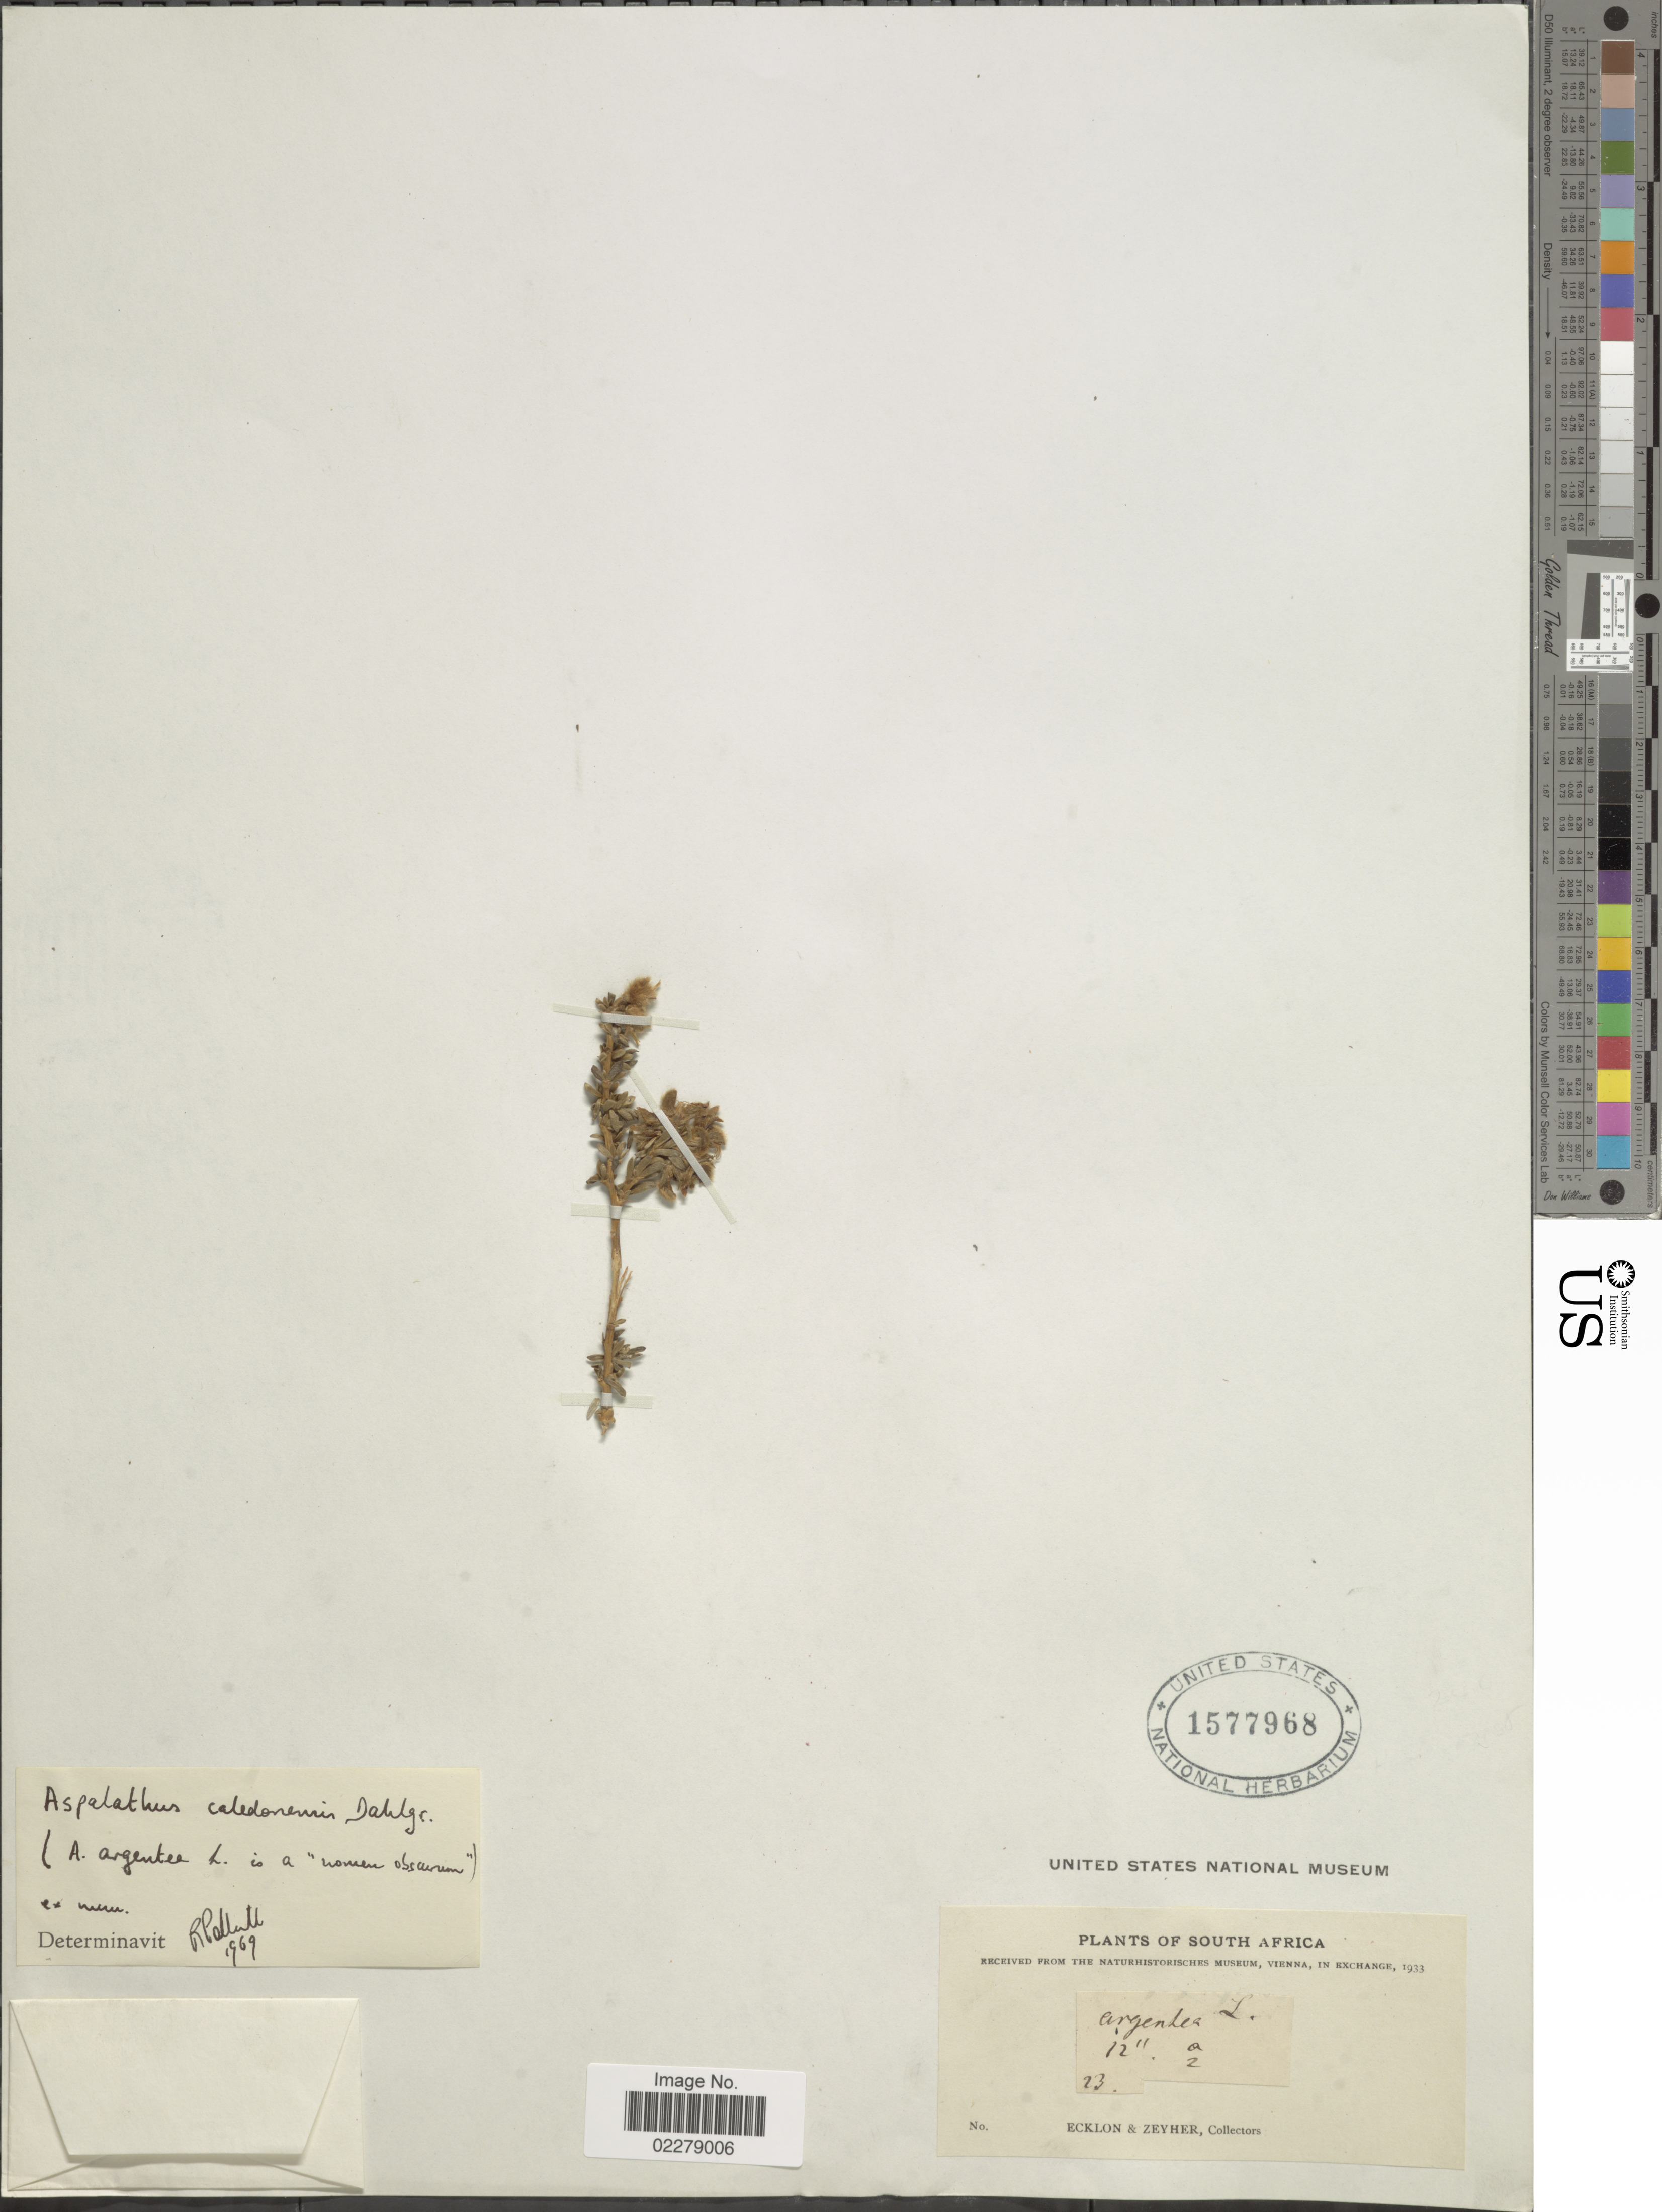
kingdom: Plantae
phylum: Tracheophyta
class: Magnoliopsida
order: Fabales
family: Fabaceae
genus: Aspalathus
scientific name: Aspalathus caledonensis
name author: R. Dahlgren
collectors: -. Ecklon & -. Zeyher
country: South Africa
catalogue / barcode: US 1577968